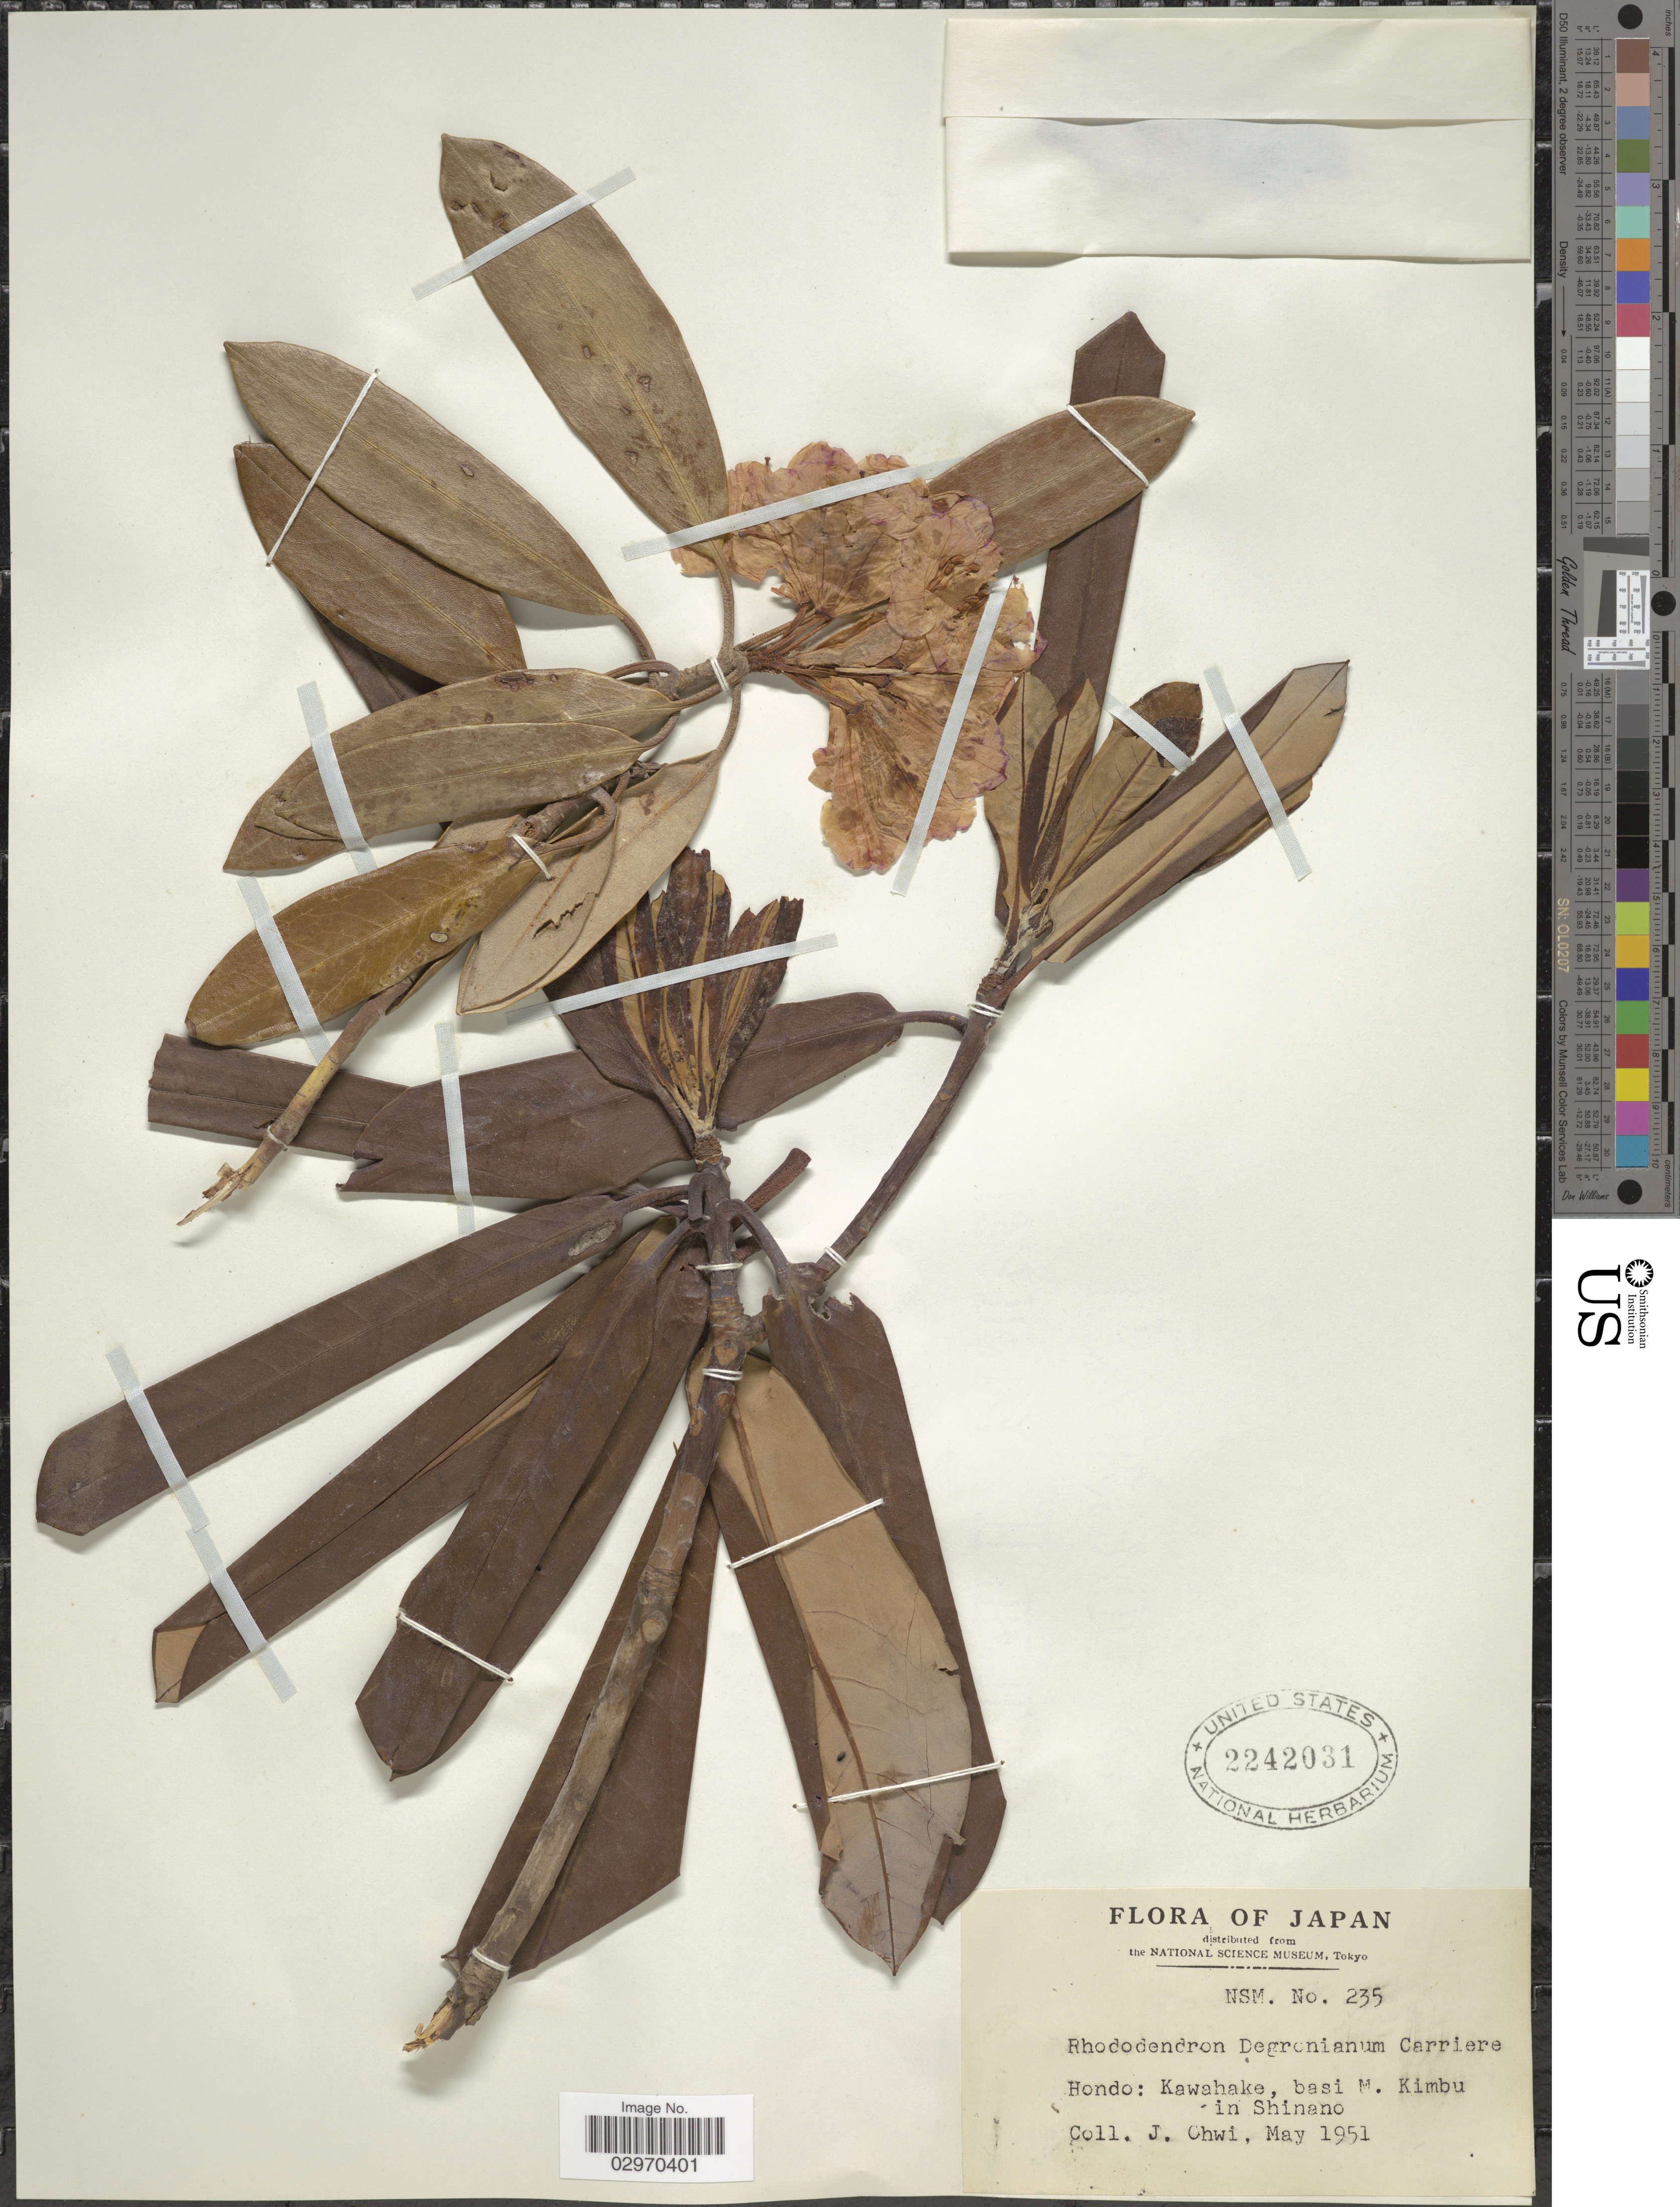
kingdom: Plantae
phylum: Tracheophyta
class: Magnoliopsida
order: Ericales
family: Ericaceae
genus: Rhododendron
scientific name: Rhododendron degronianum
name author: Carrière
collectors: J. Chwi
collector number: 235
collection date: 1951-05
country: Japan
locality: Hondo: Kawahake, basin M. Kimbu in Shinano.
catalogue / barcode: US 2242031